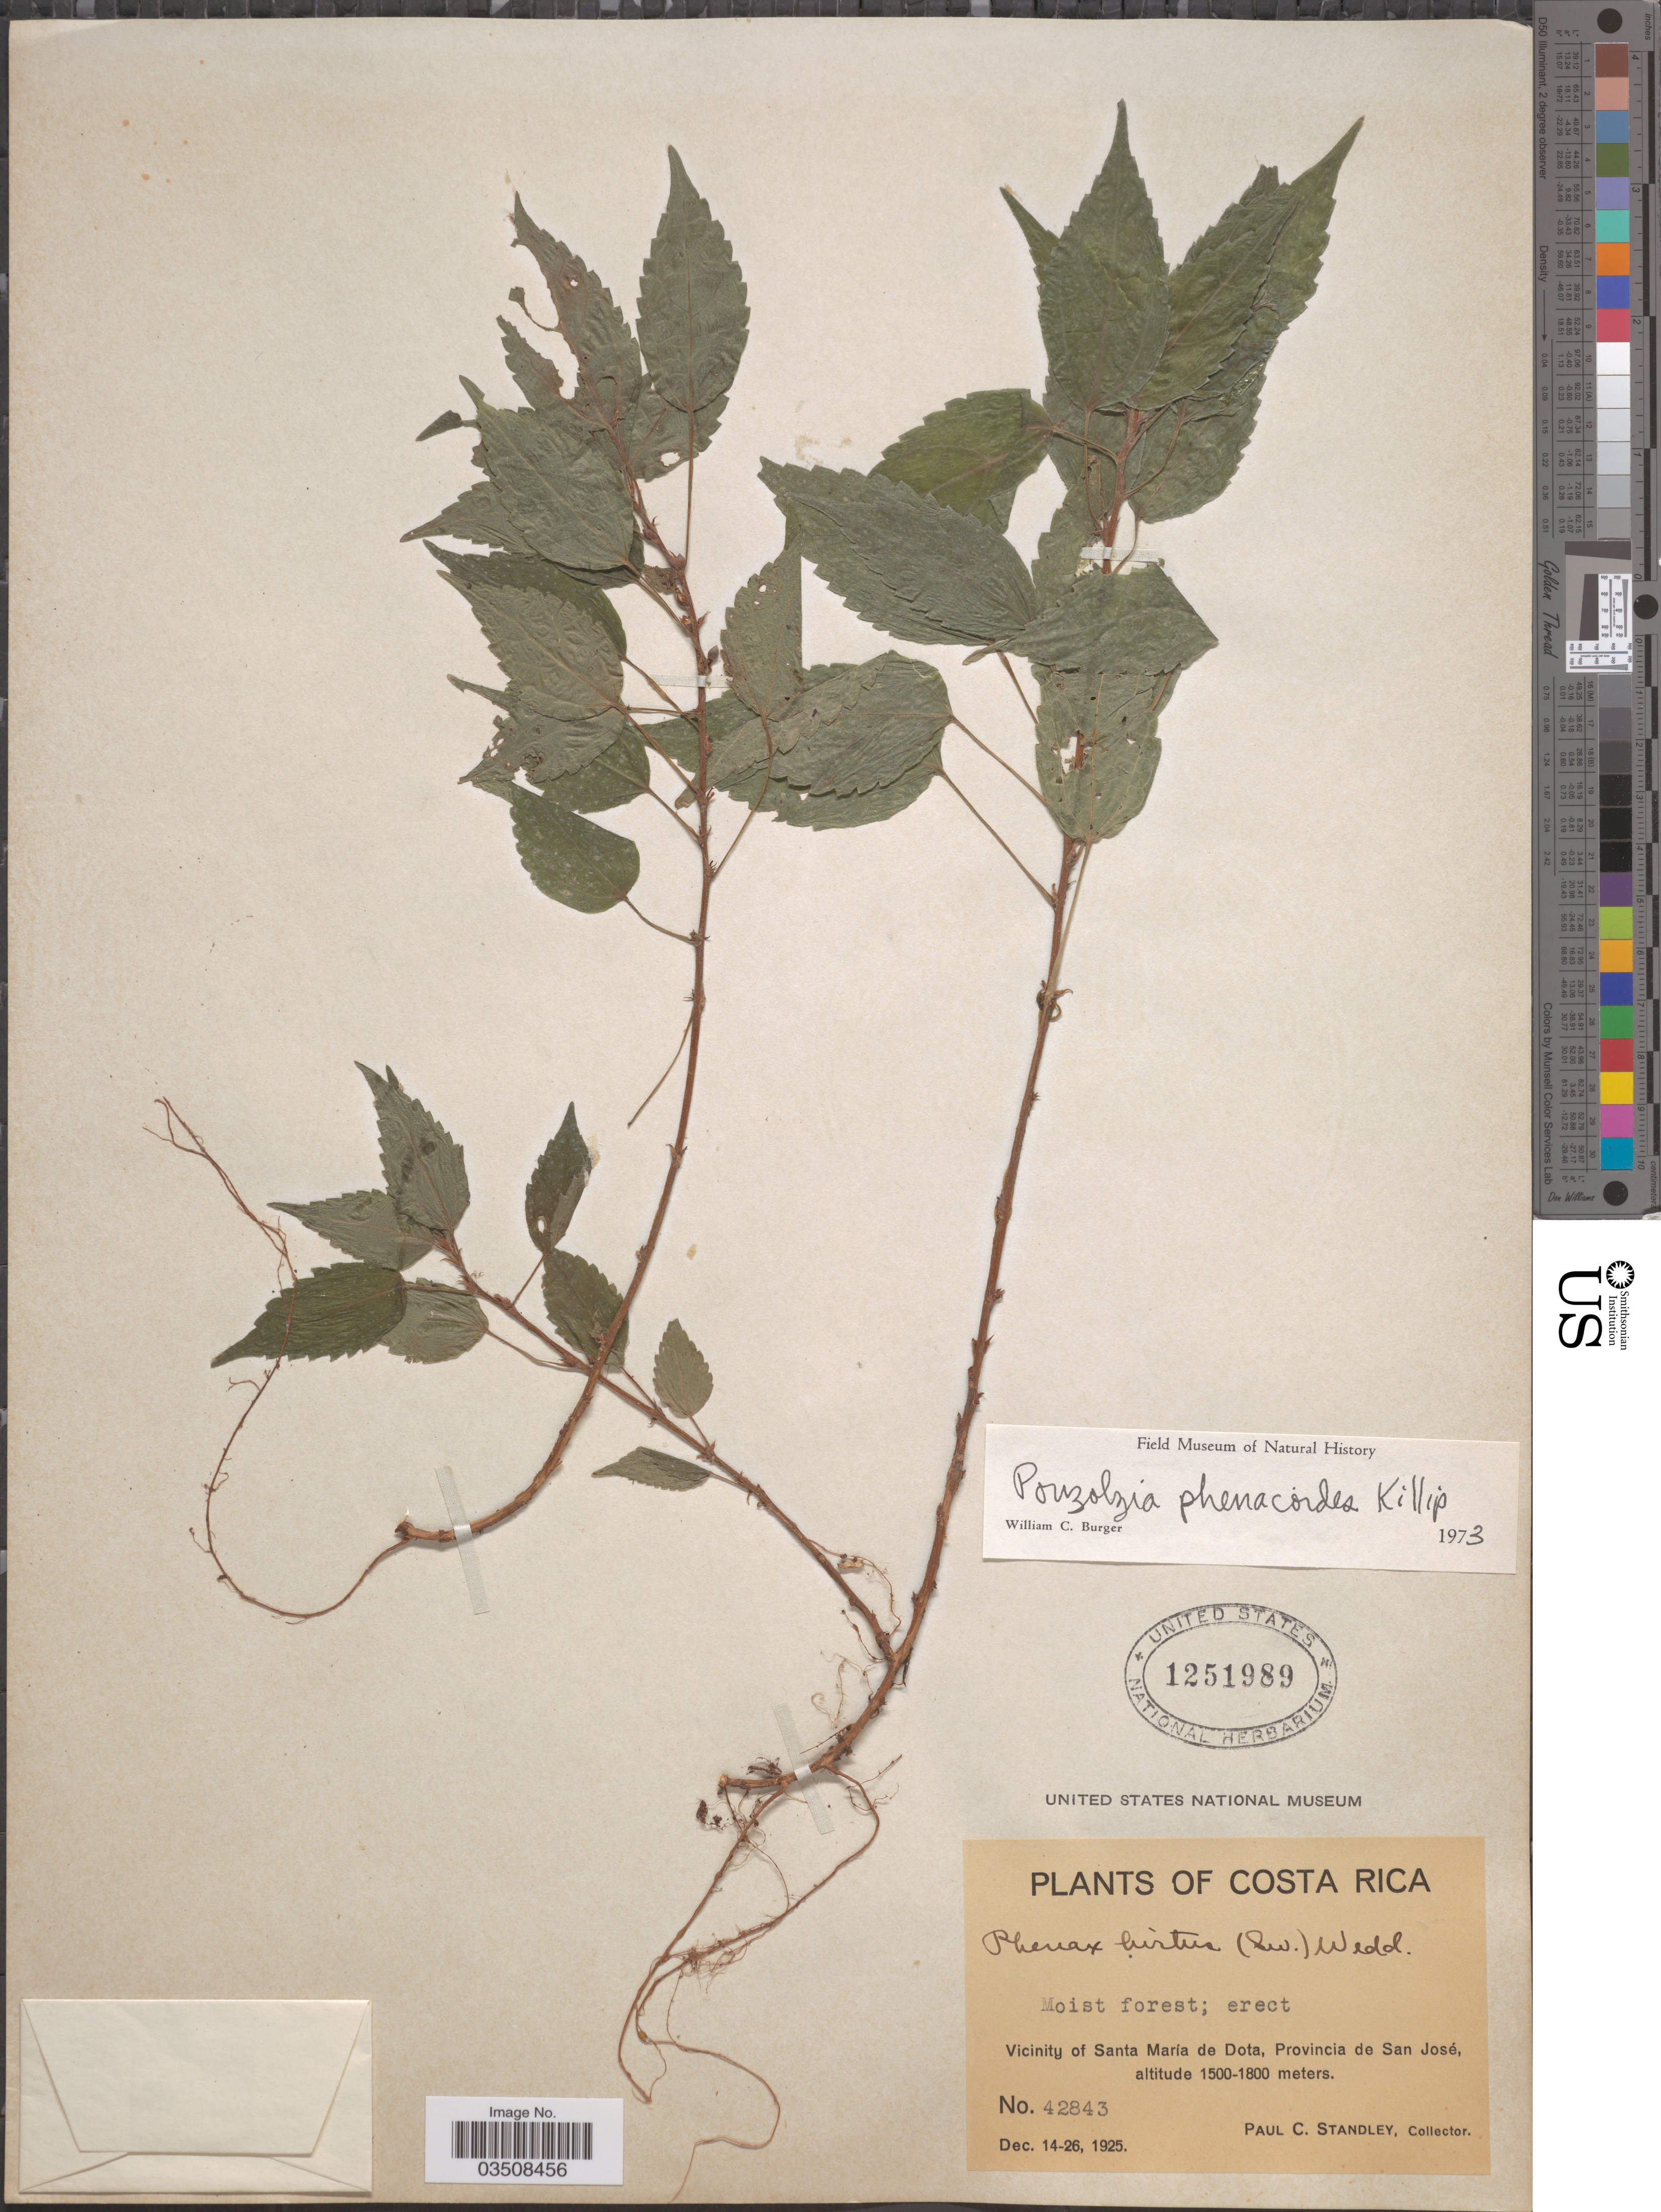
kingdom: Plantae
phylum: Tracheophyta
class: Magnoliopsida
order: Rosales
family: Urticaceae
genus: Pouzolzia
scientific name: Pouzolzia phenacoides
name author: Killip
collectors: P. C. Standley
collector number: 42843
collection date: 1925-12-14/1925-12-26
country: Costa Rica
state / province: San José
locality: Vicinity of Santa María de Dota.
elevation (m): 1500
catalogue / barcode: US 1251989